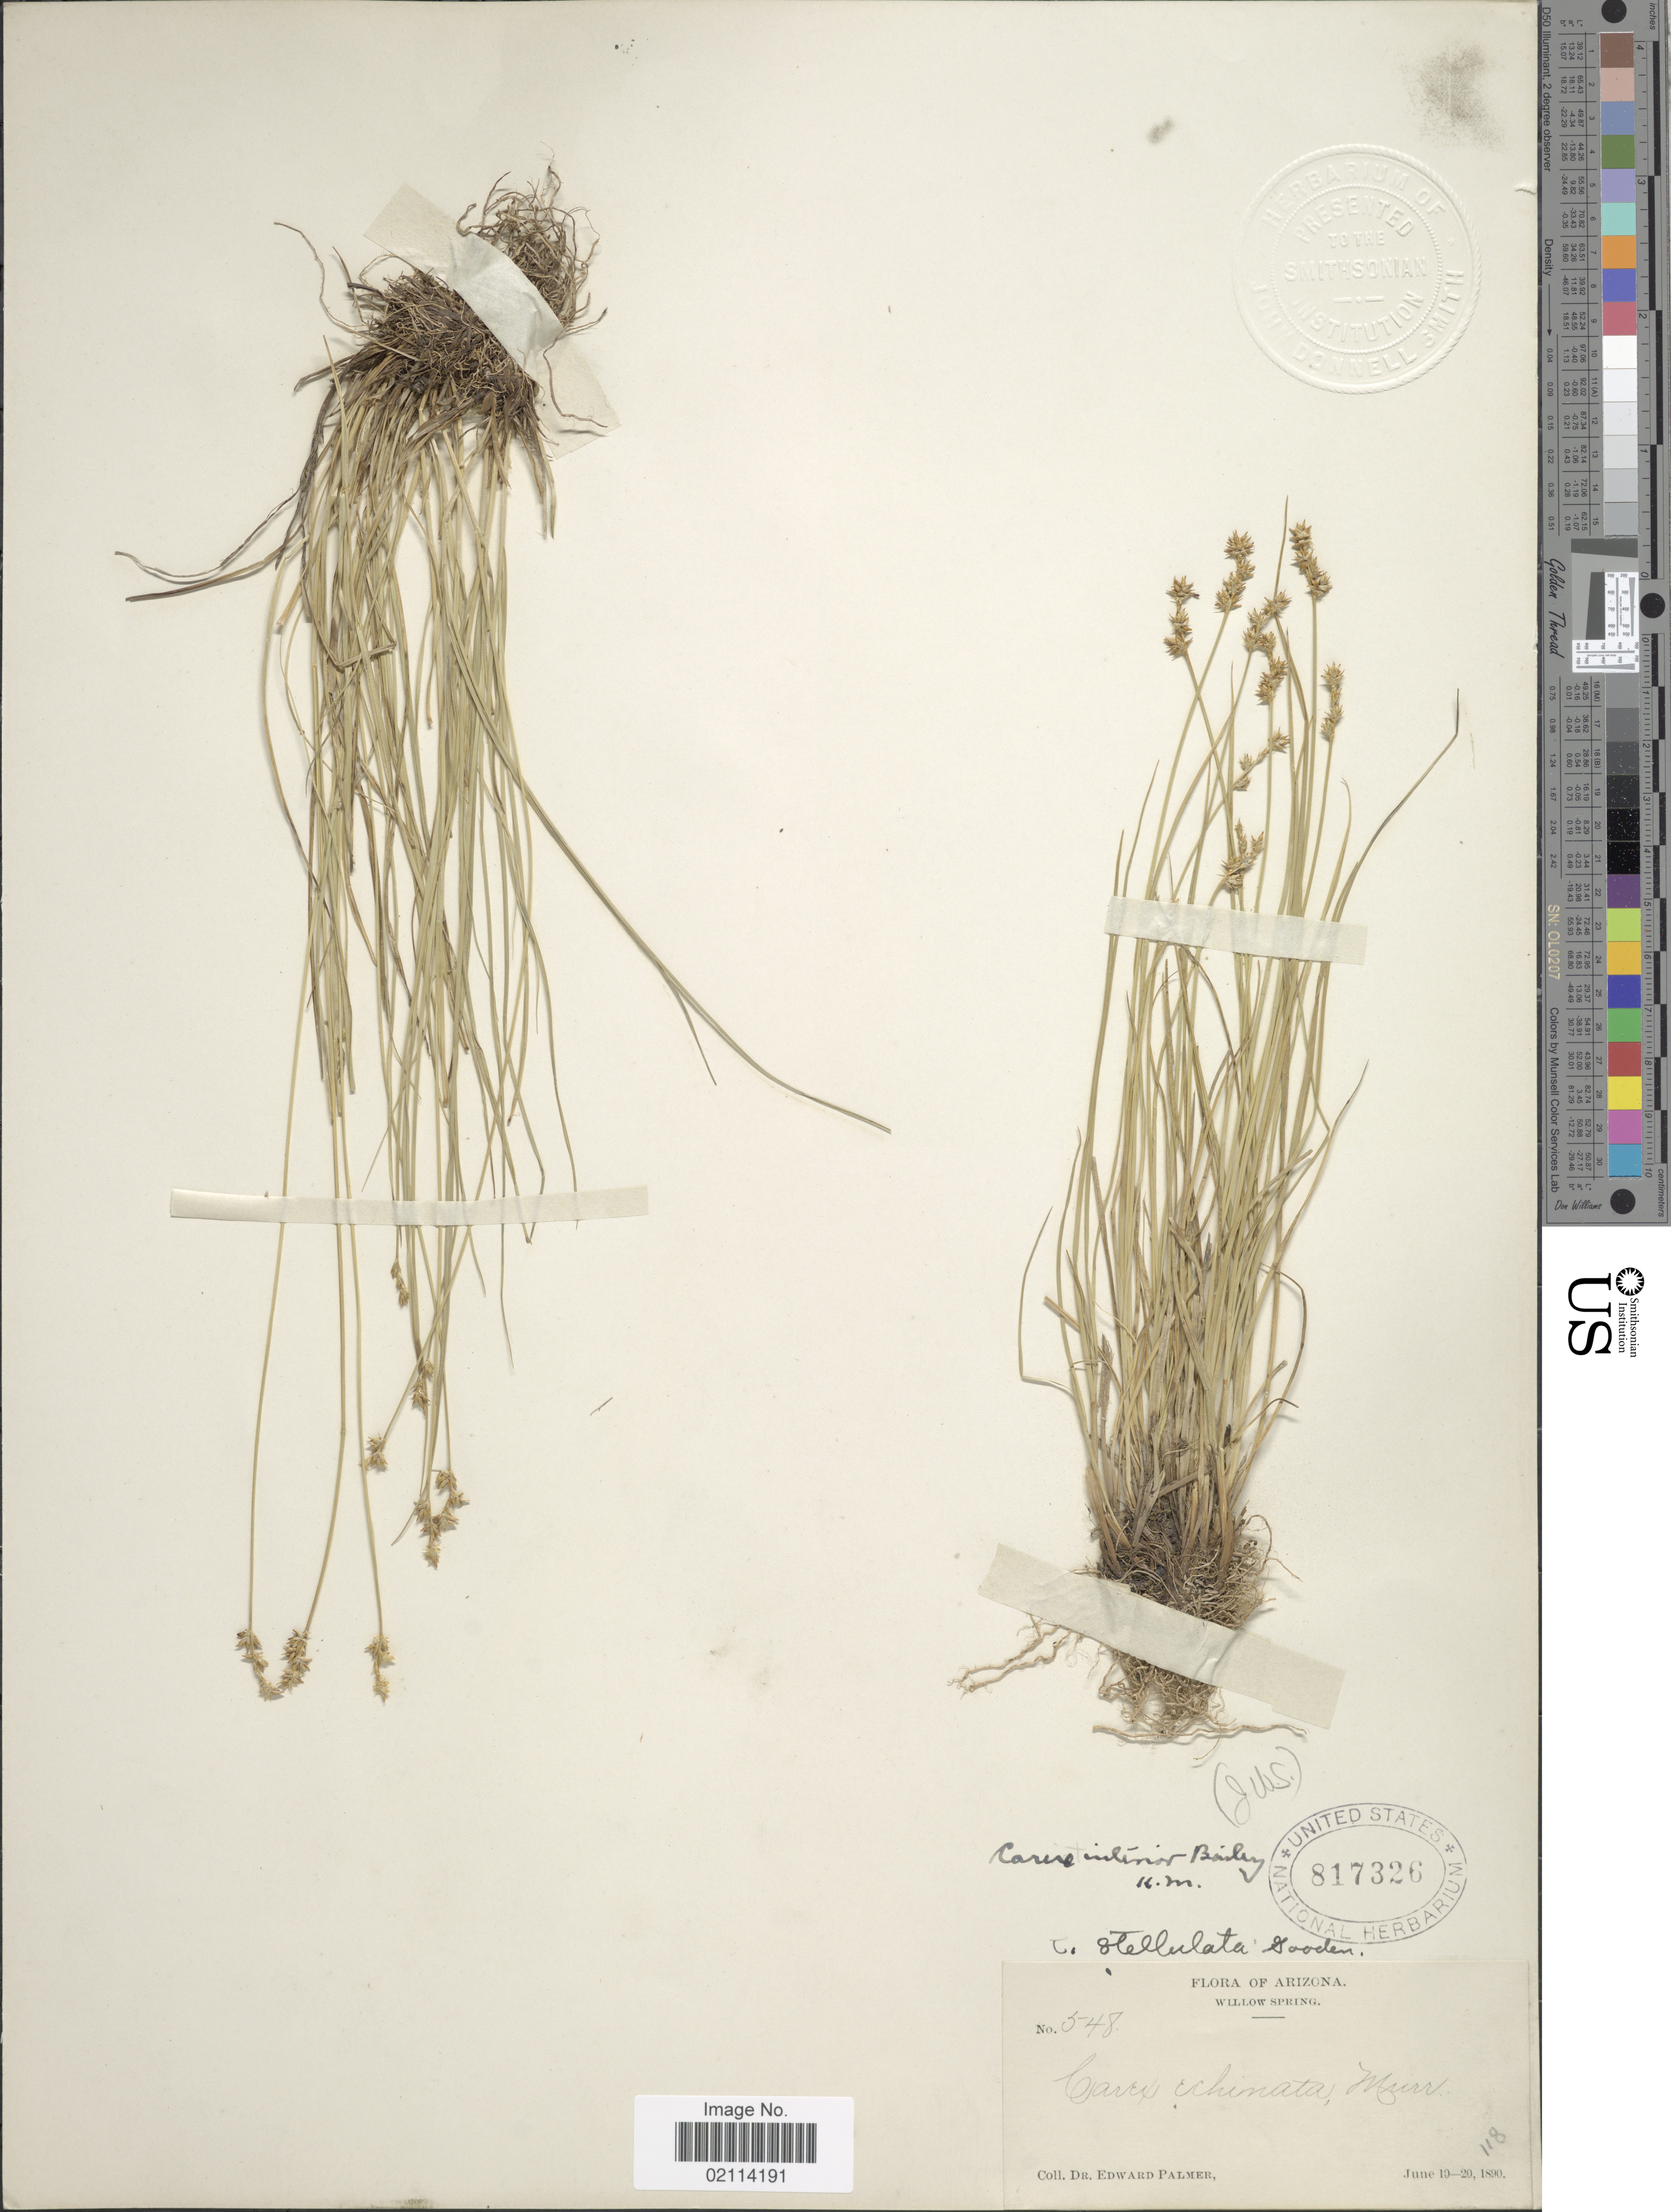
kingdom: Plantae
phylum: Tracheophyta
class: Liliopsida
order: Poales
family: Cyperaceae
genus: Carex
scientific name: Carex interior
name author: L.H. Bailey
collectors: E. Palmer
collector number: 548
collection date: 1890-06-10/1890-06-20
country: United States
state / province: Arizona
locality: Willow Spring.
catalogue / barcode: US 817326